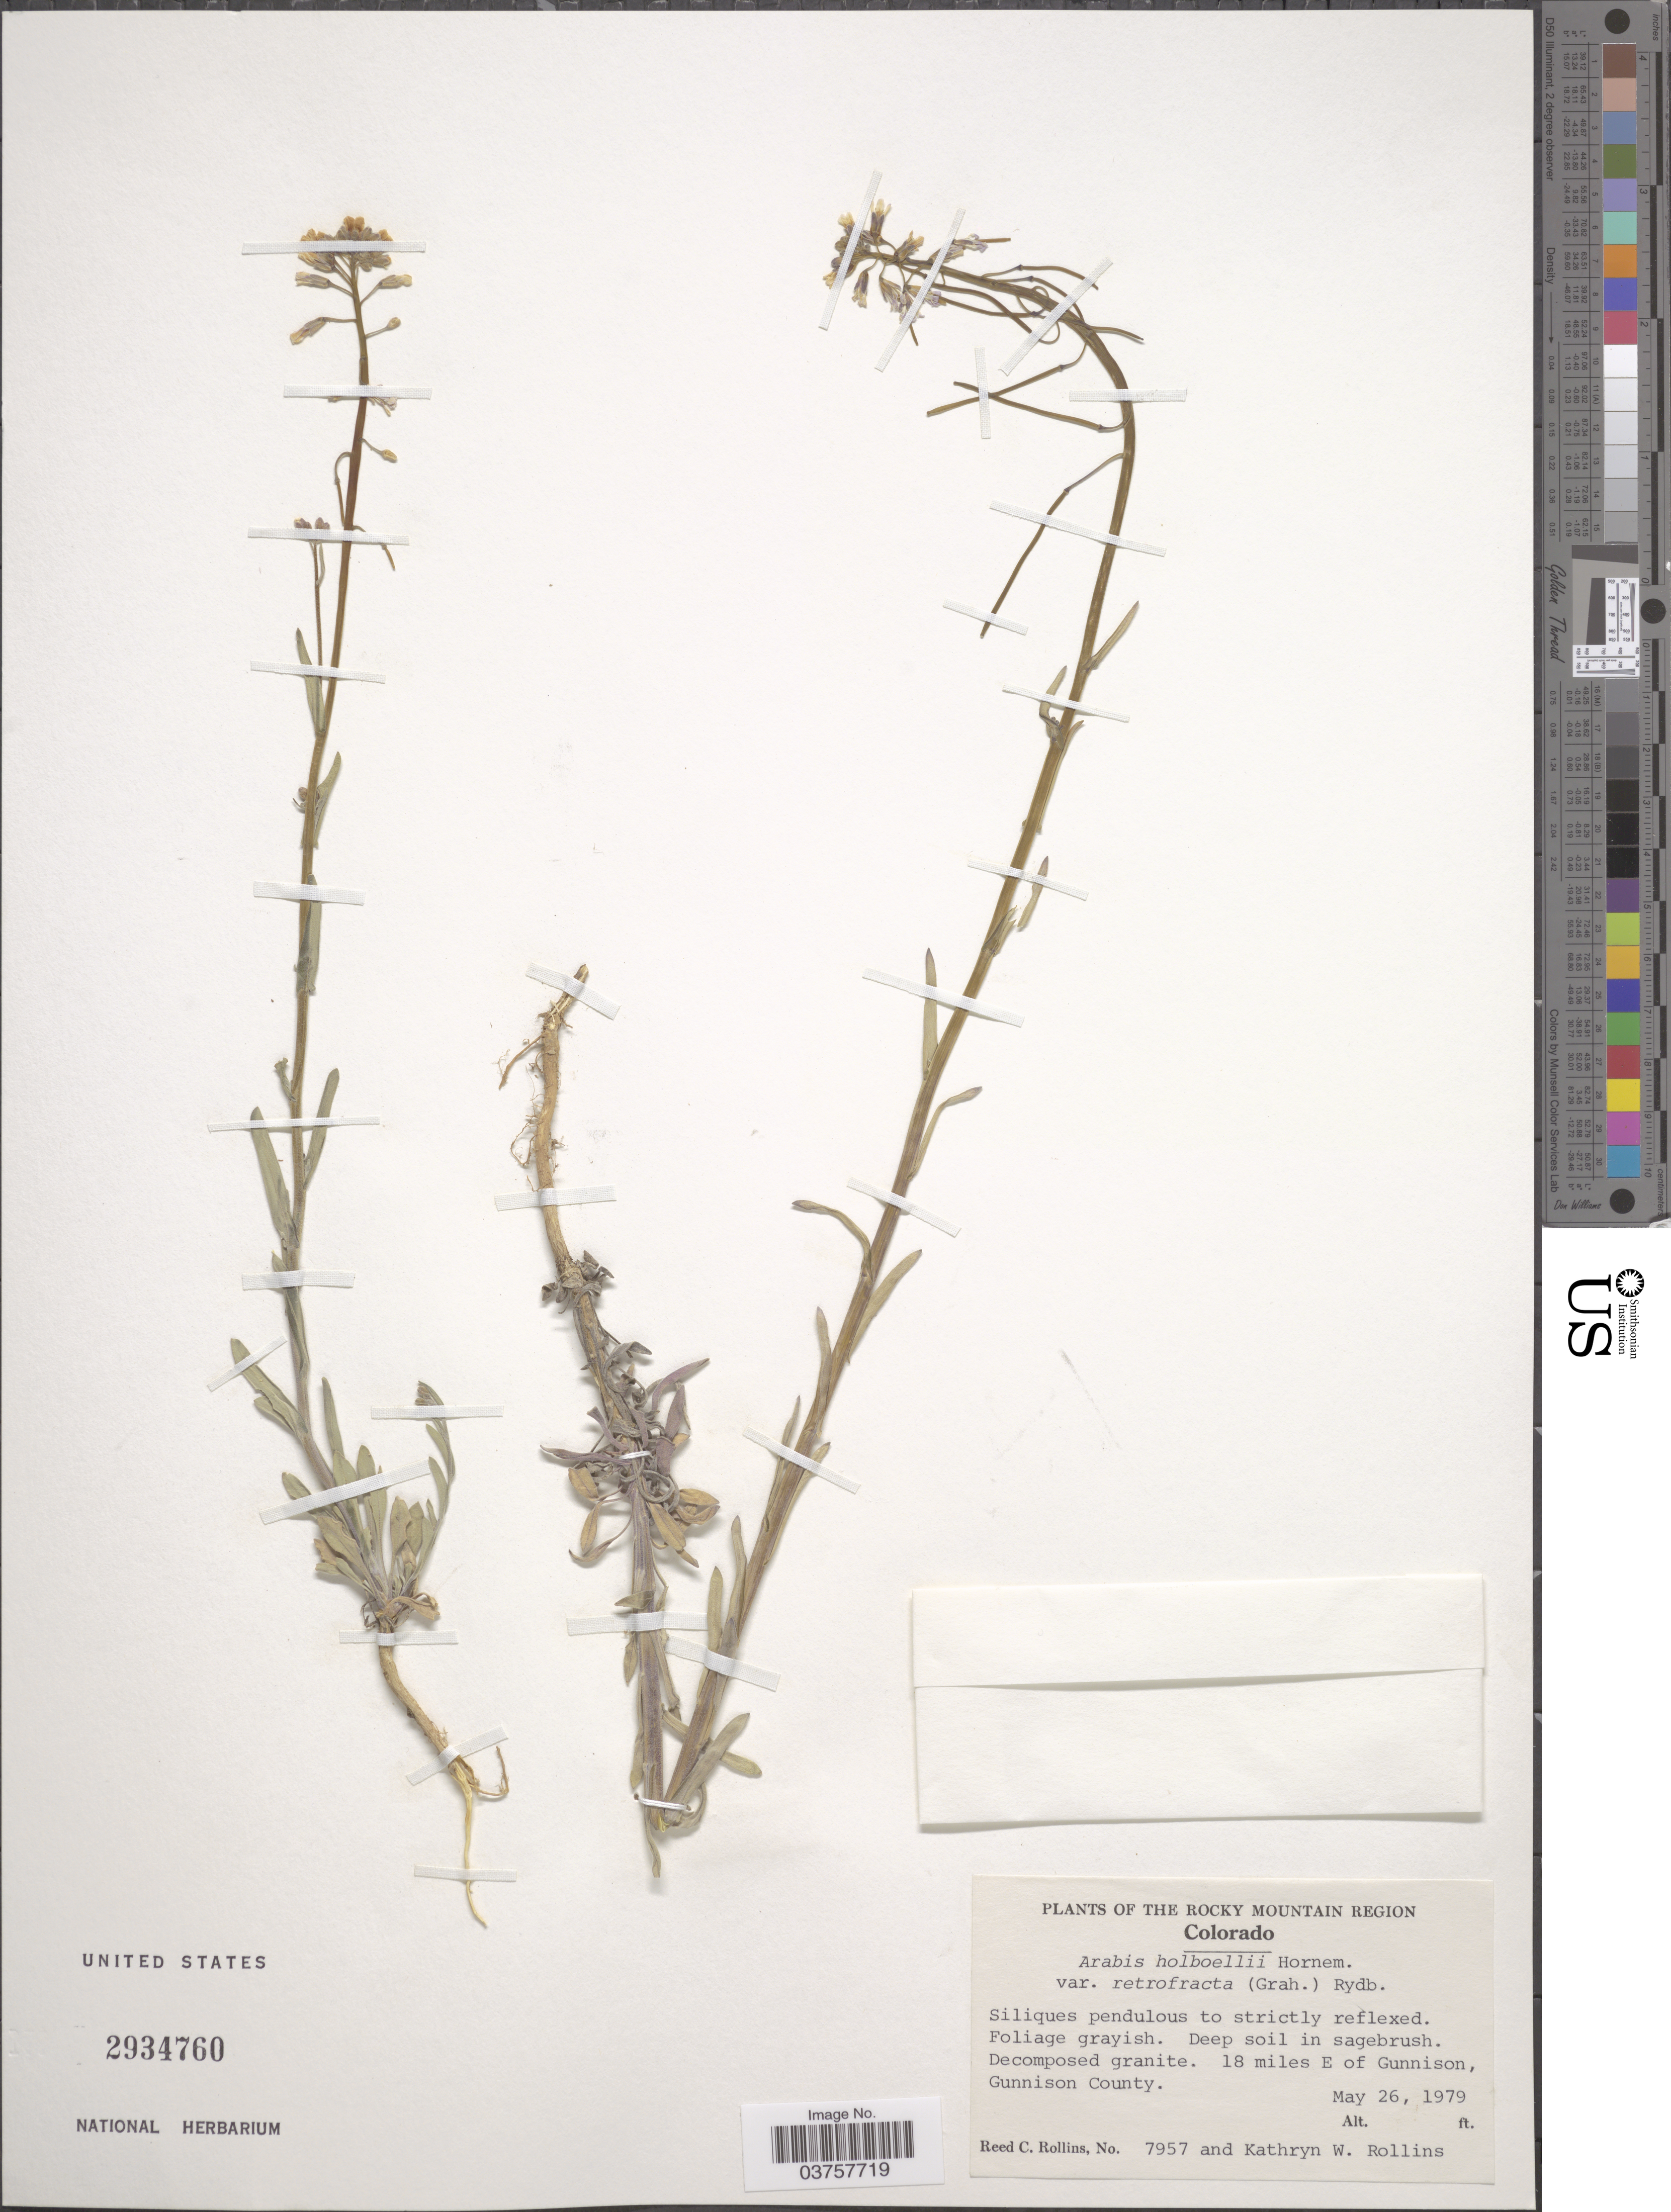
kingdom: Plantae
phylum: Tracheophyta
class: Magnoliopsida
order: Brassicales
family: Brassicaceae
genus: Arabis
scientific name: Arabis holboellii var. retrofracta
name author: Rydb.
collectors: R. C. Rollins & K. W. Rollins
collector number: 7957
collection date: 1979-05-26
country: United States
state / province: Colorado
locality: The Rocky Mountain Region. 18 miles E of Gunnison, Gunnison County.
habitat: deep soil in sagebrush, decomposed granite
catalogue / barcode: US 2934760